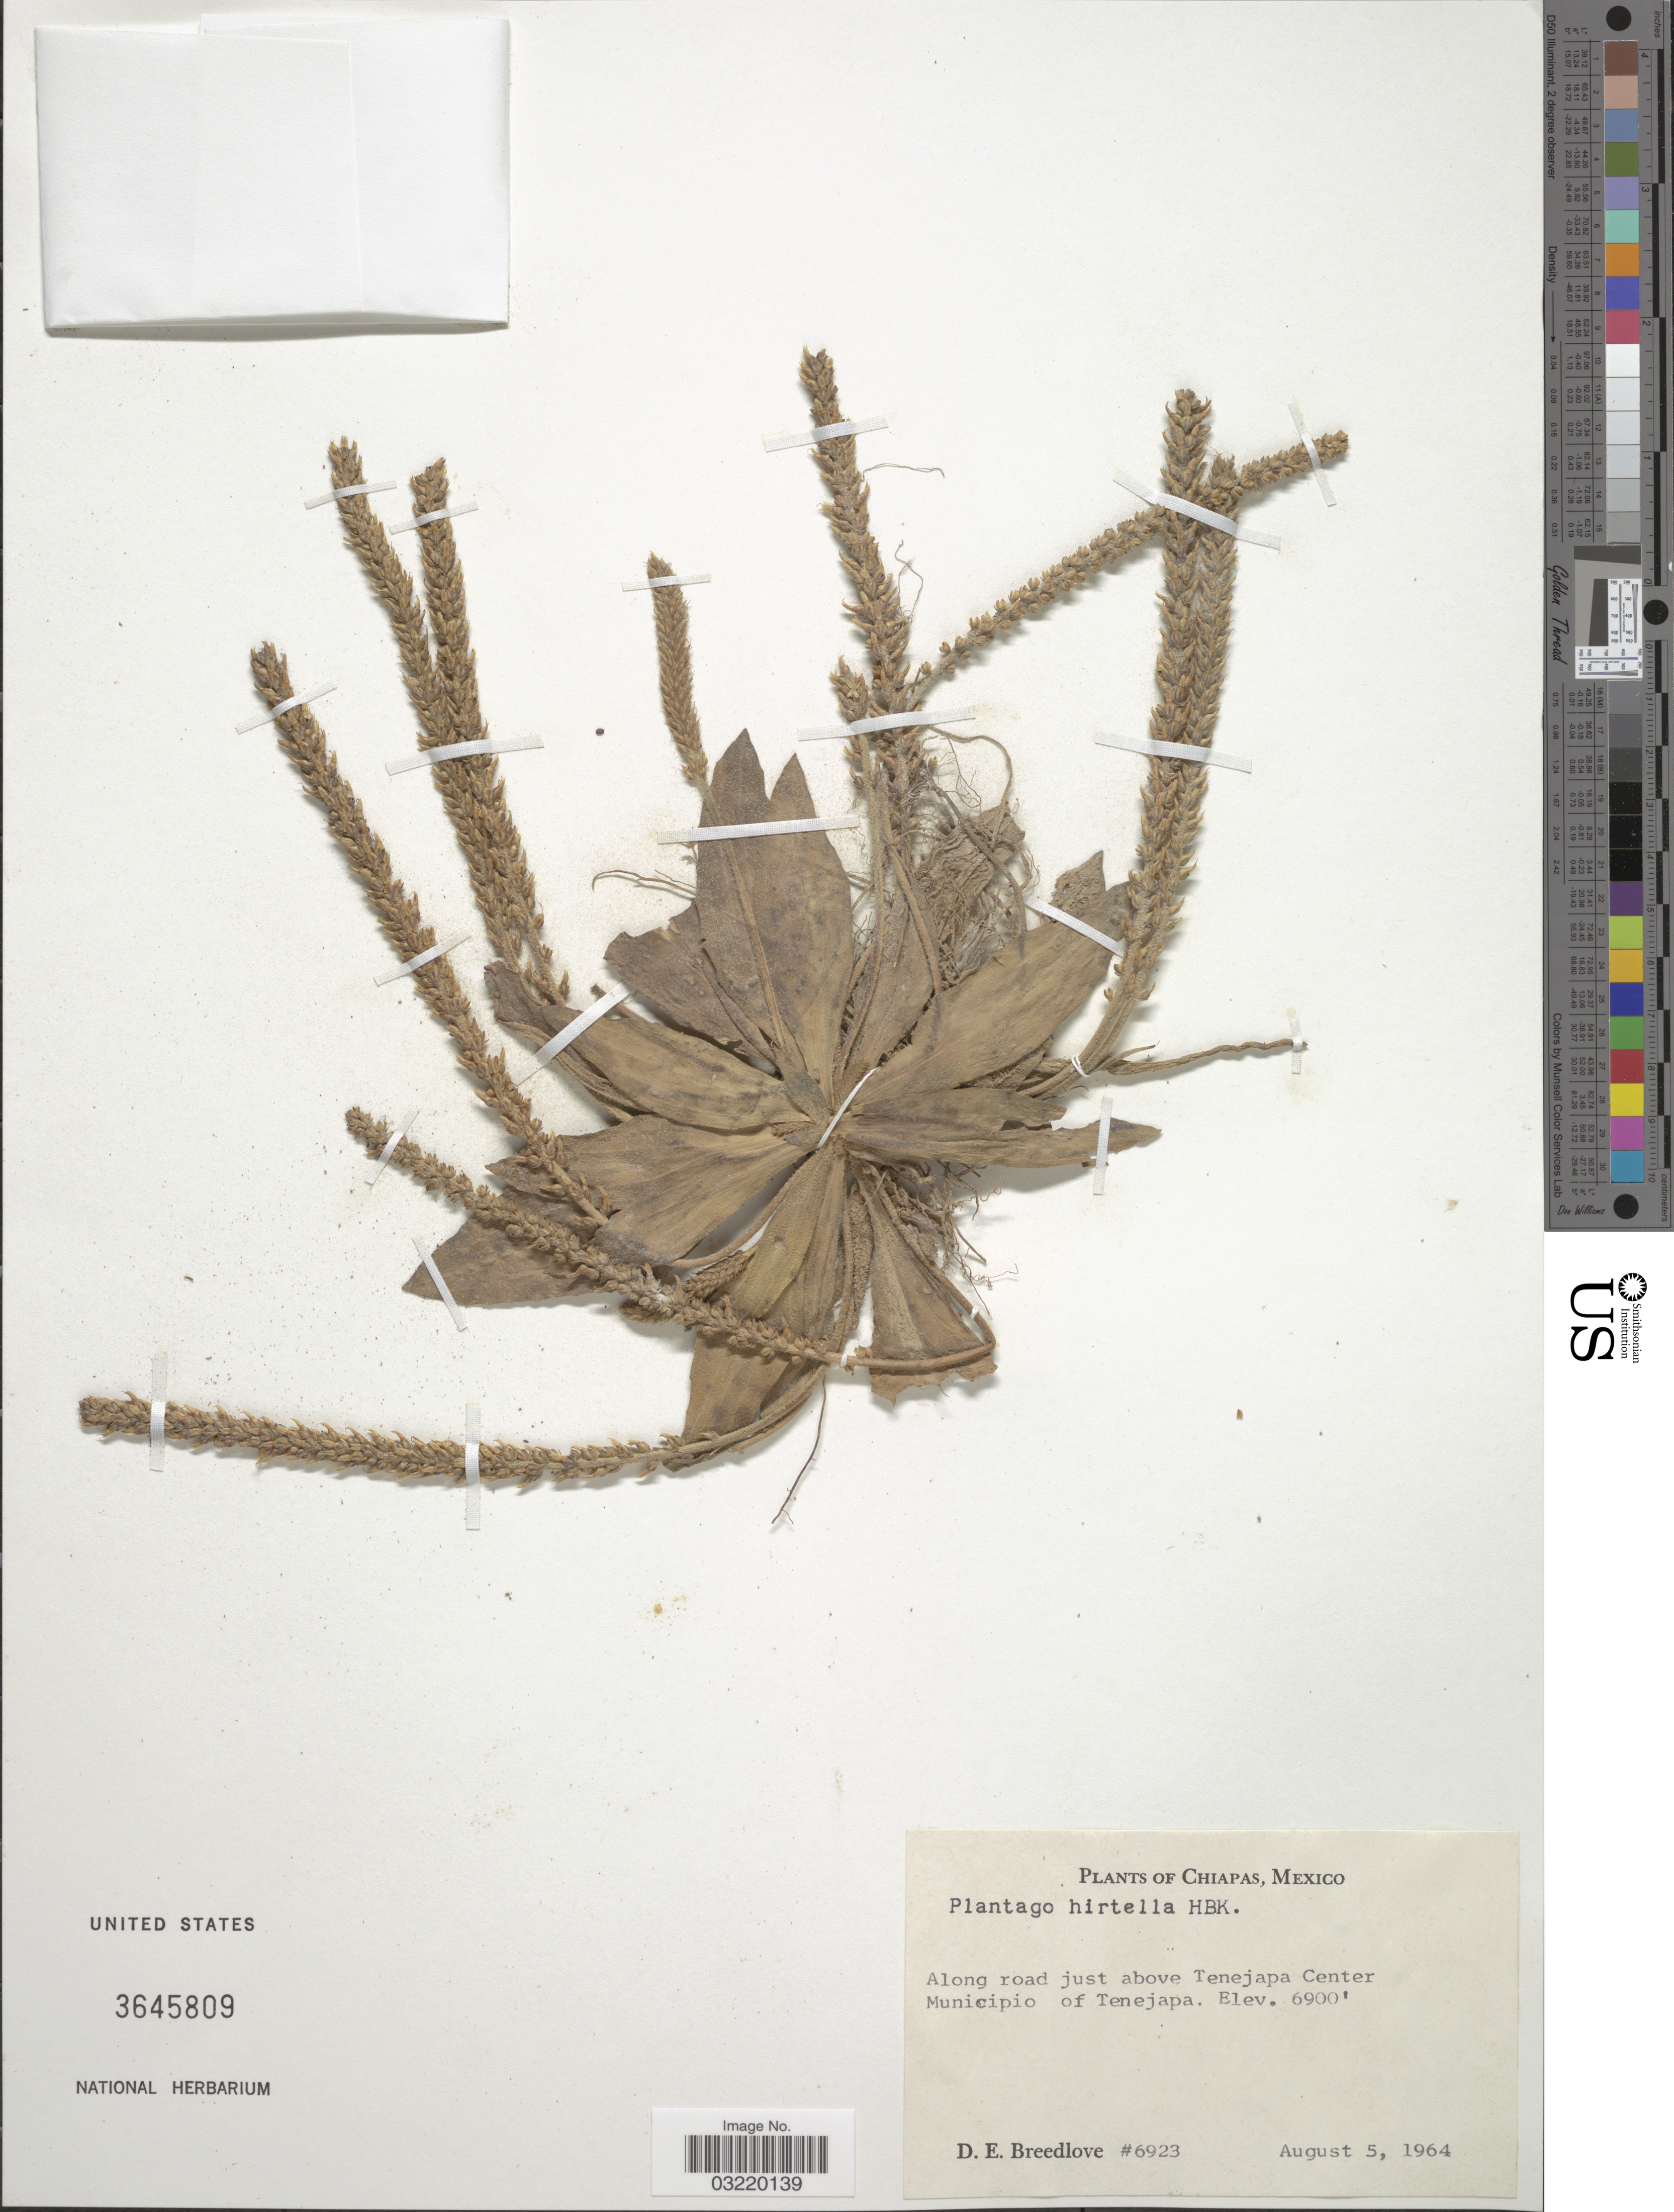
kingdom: Plantae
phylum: Tracheophyta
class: Magnoliopsida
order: Lamiales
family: Plantaginaceae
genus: Plantago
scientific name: Plantago australis subsp. hirtella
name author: (Kunth) Rahn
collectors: D. E. Breedlove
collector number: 6923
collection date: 1964-08-05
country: Mexico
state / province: Chiapas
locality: Along road just above Tenejapa Center. Municipio of Tenejapa.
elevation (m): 2103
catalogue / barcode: US 3645809